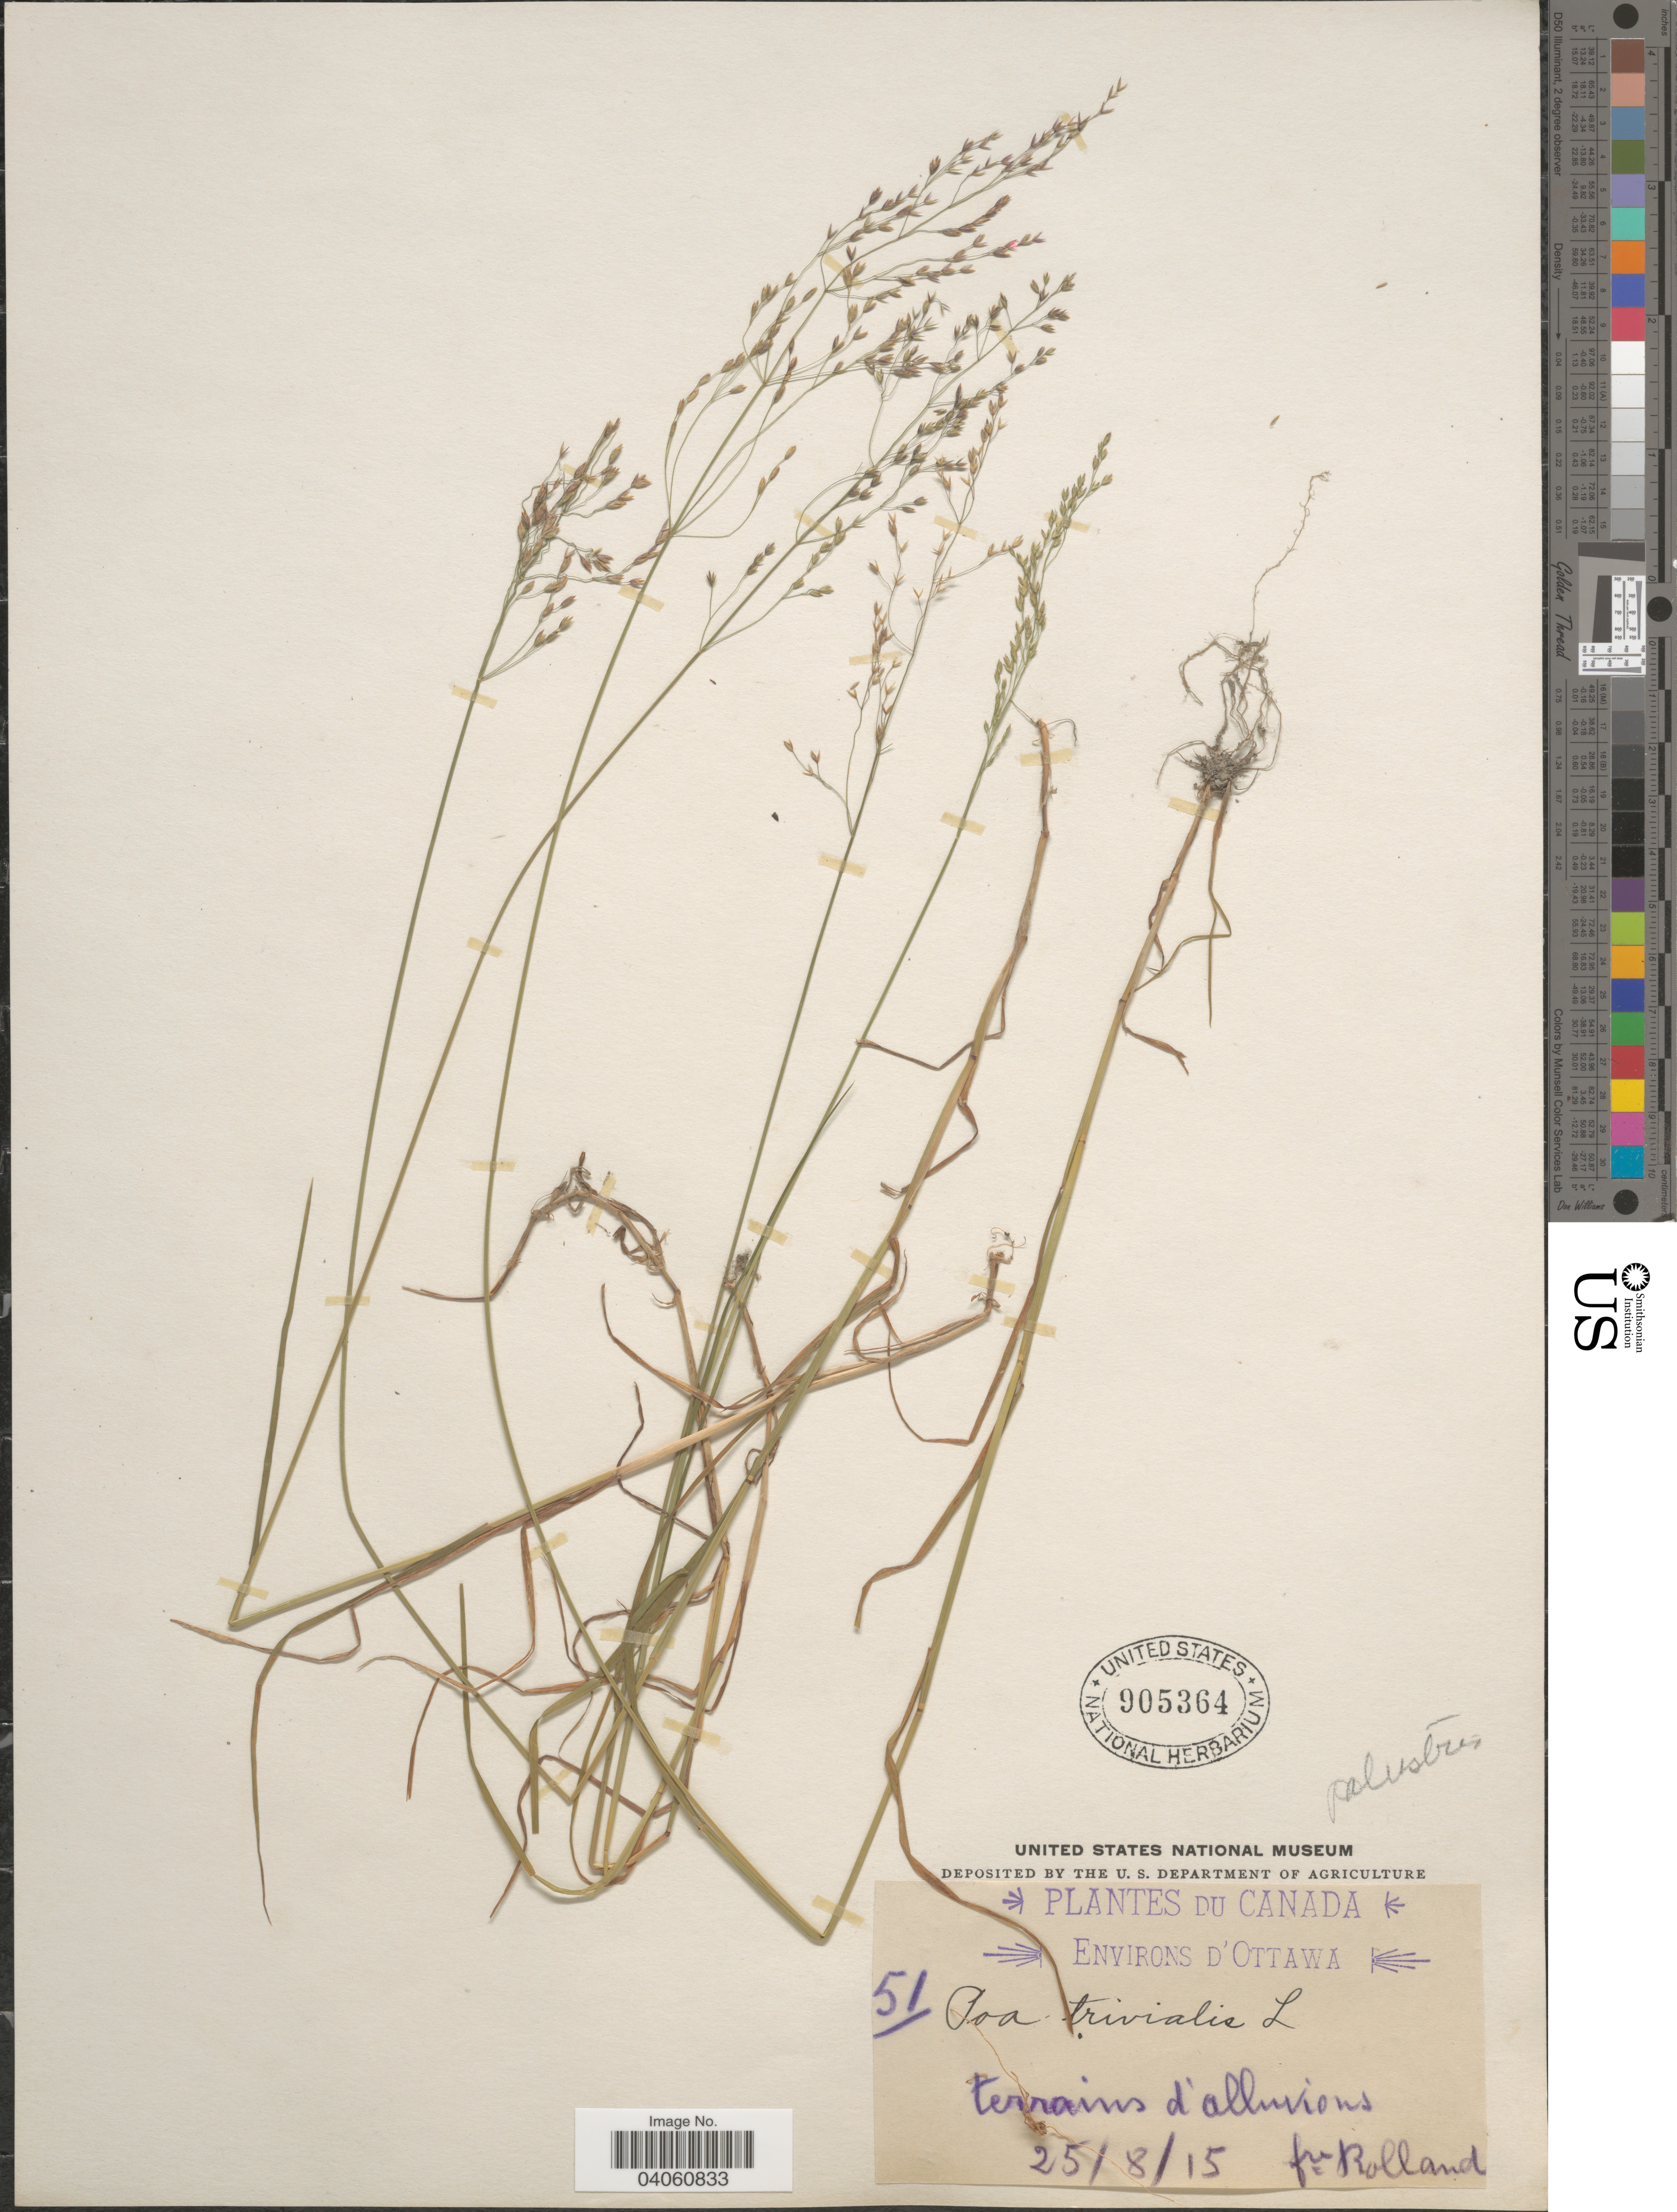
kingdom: Plantae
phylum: Tracheophyta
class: Liliopsida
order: Poales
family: Poaceae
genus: Poa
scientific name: Poa palustris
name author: L.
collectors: B. Rolland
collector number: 51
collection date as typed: Transcribed d/m/y: 25/8/15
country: Canada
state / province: Ontario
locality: Environs D'Ottawa.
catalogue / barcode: US 905364